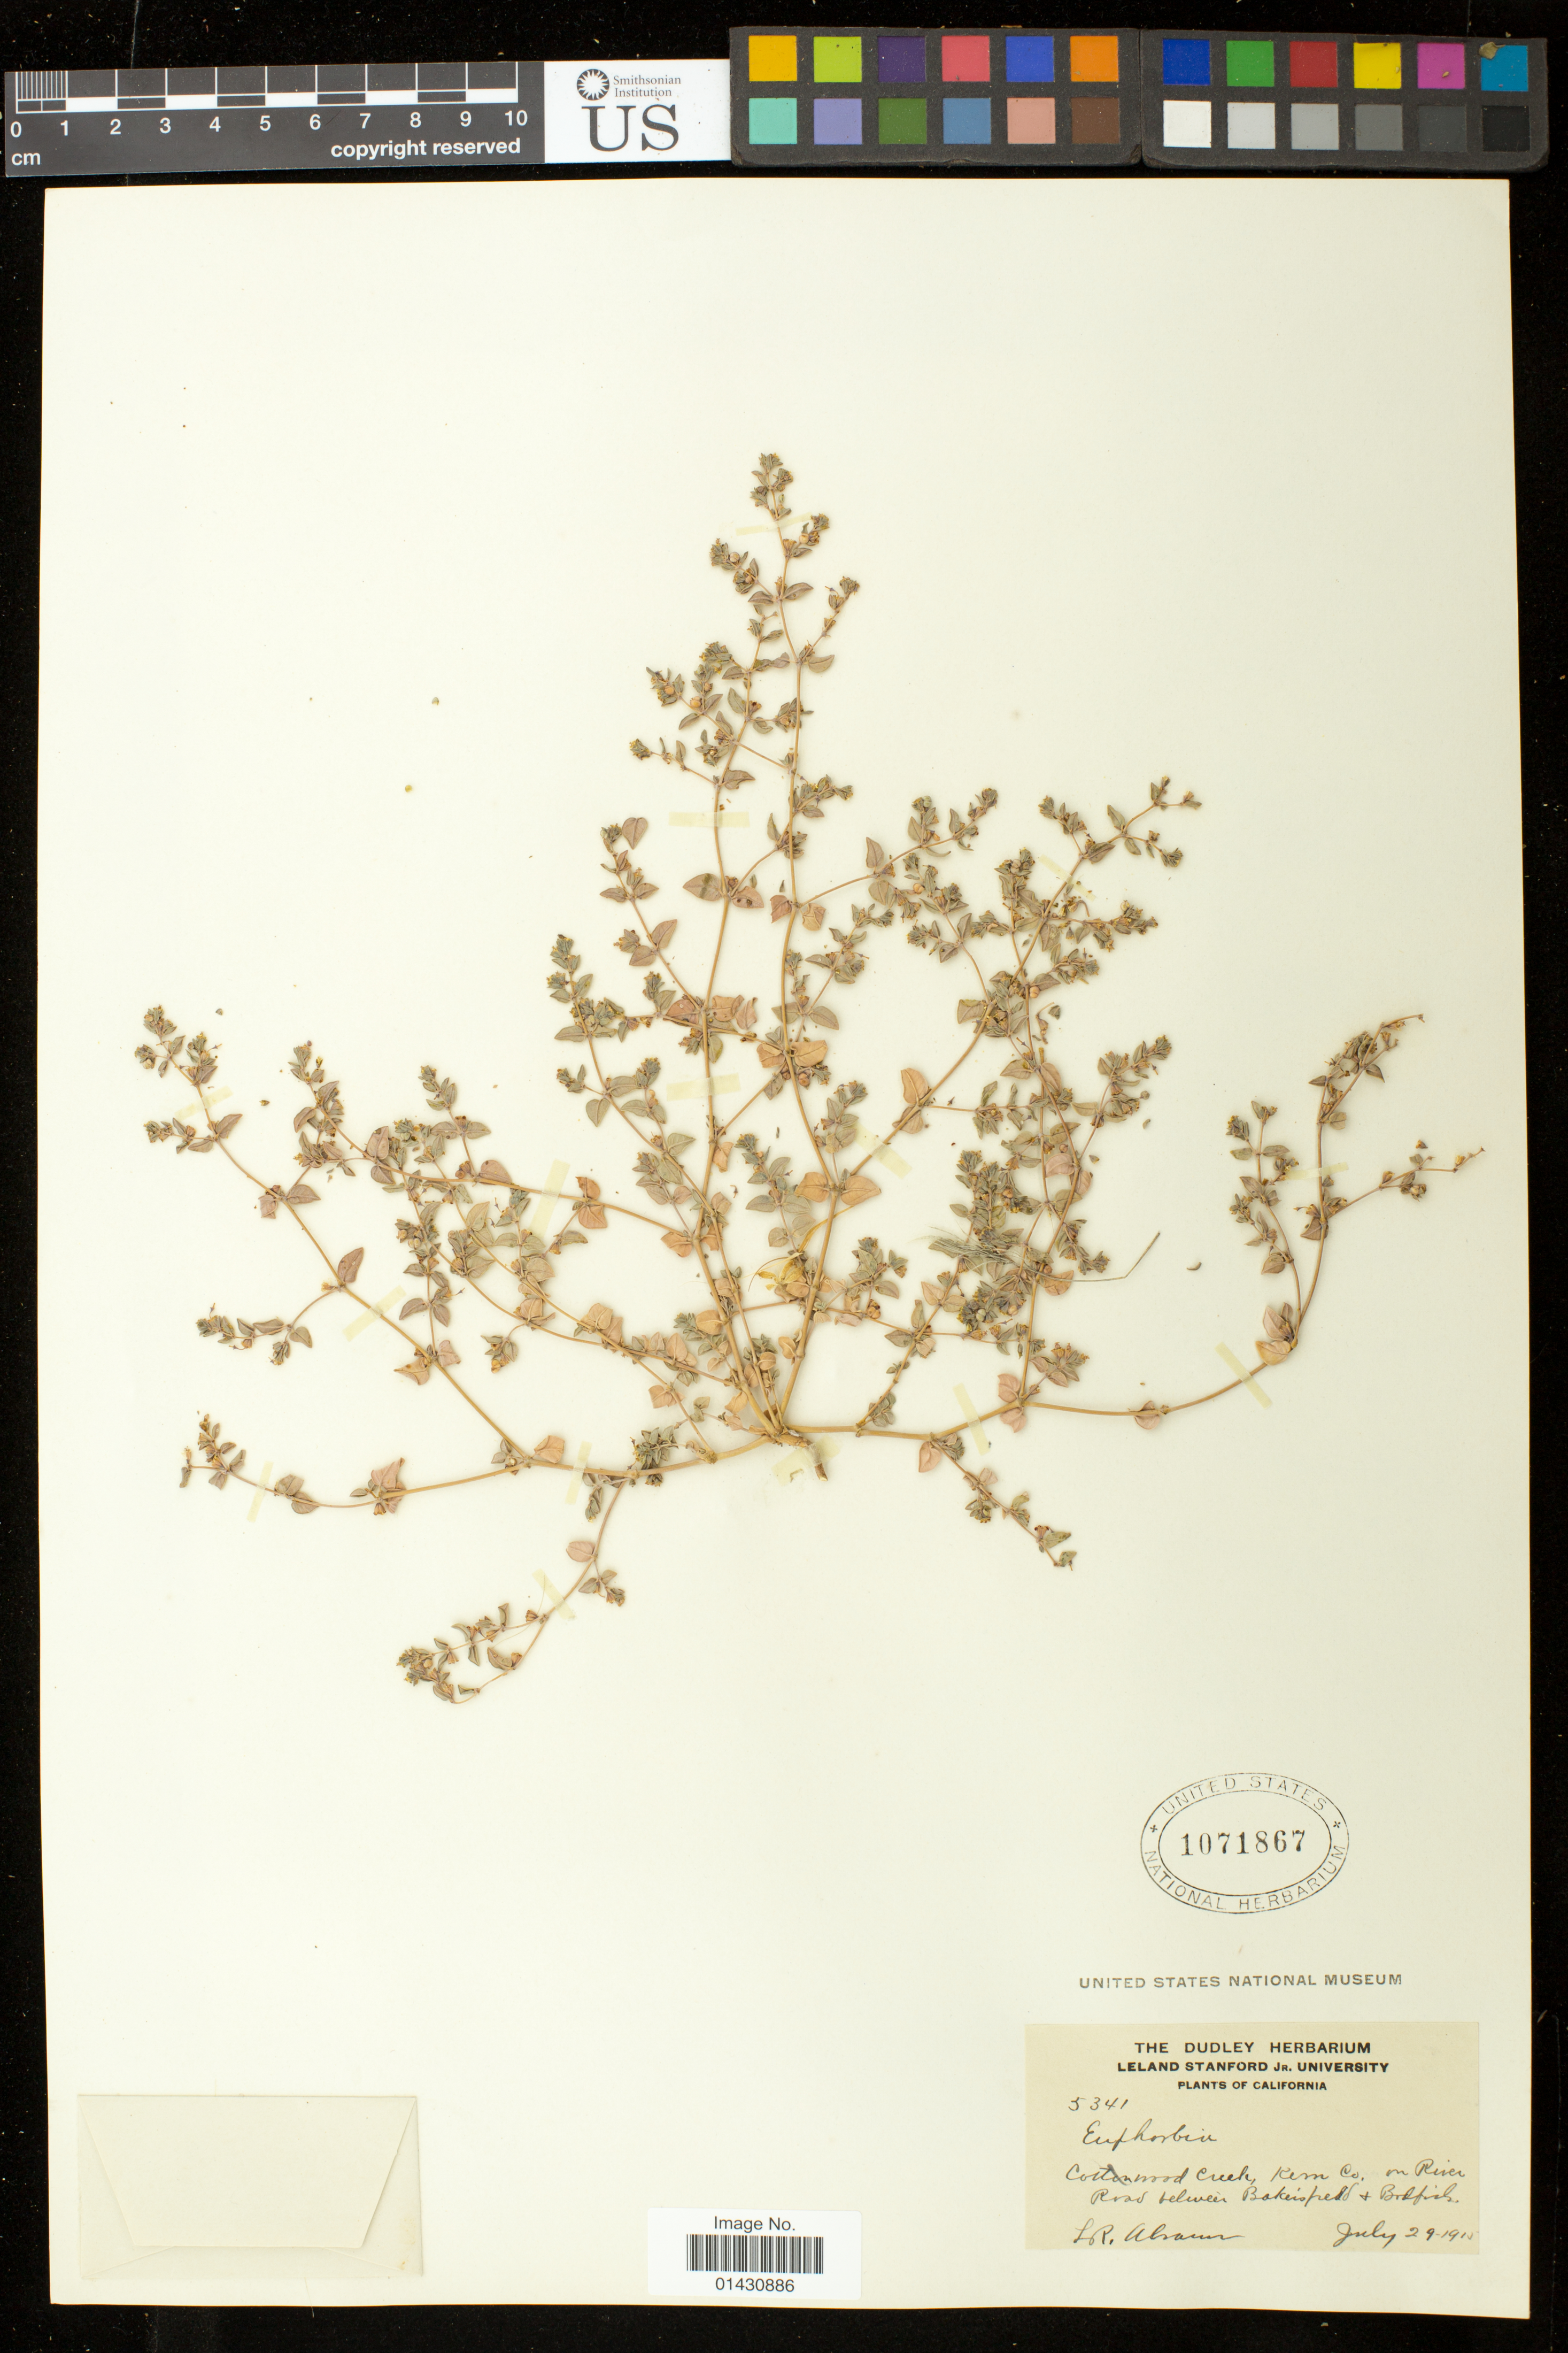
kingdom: Plantae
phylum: Tracheophyta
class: Magnoliopsida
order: Malpighiales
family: Euphorbiaceae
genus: Euphorbia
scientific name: Euphorbia ocellata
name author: Durand & Hilg.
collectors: L. Abrams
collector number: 5341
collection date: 1915-07-29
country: United States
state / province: California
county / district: Kern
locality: Cottonwood Creek, on river road between Bakersfield and Bodfish.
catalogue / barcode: US 1071867